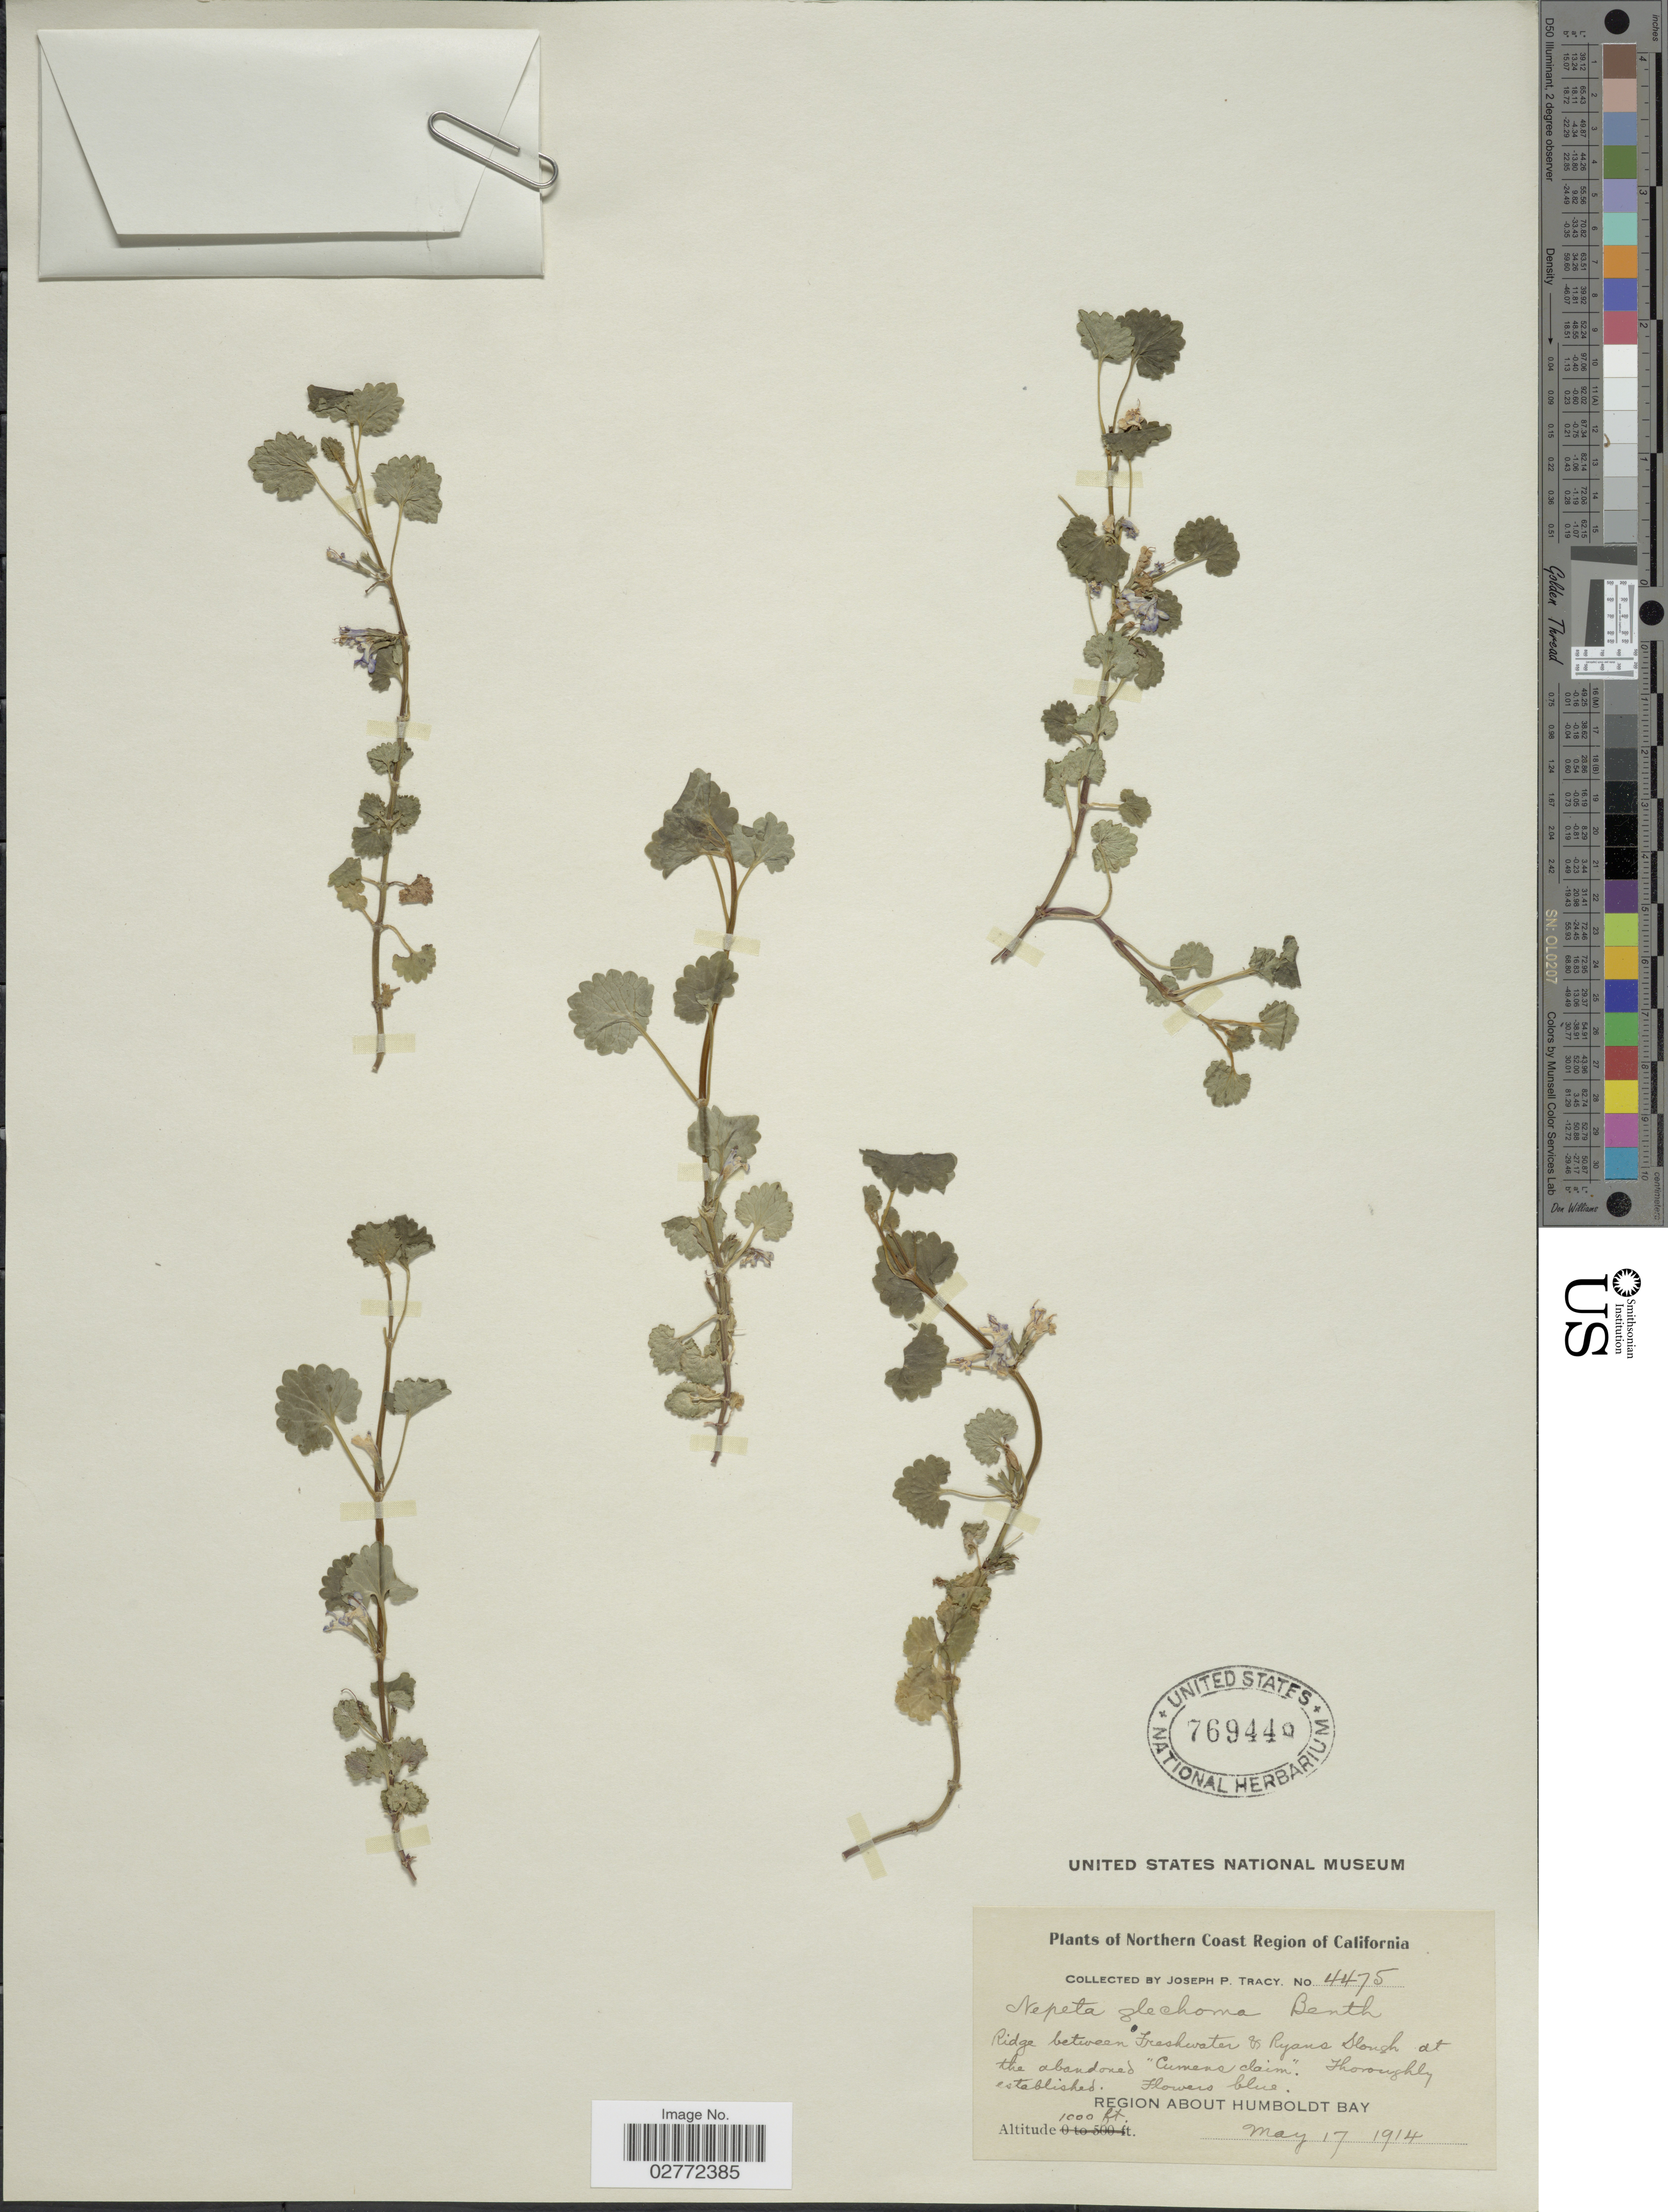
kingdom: Plantae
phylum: Tracheophyta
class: Magnoliopsida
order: Lamiales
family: Lamiaceae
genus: Glechoma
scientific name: Glechoma hederacea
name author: L.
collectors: J. Tracy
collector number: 4475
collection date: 1914-05-17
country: United States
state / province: California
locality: Northern Coast Region of California. Ridge between Freshwater & Ryans Slough at the abandoned "Cumens claim". Region about Humboldt Bay.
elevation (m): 305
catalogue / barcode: US 769448